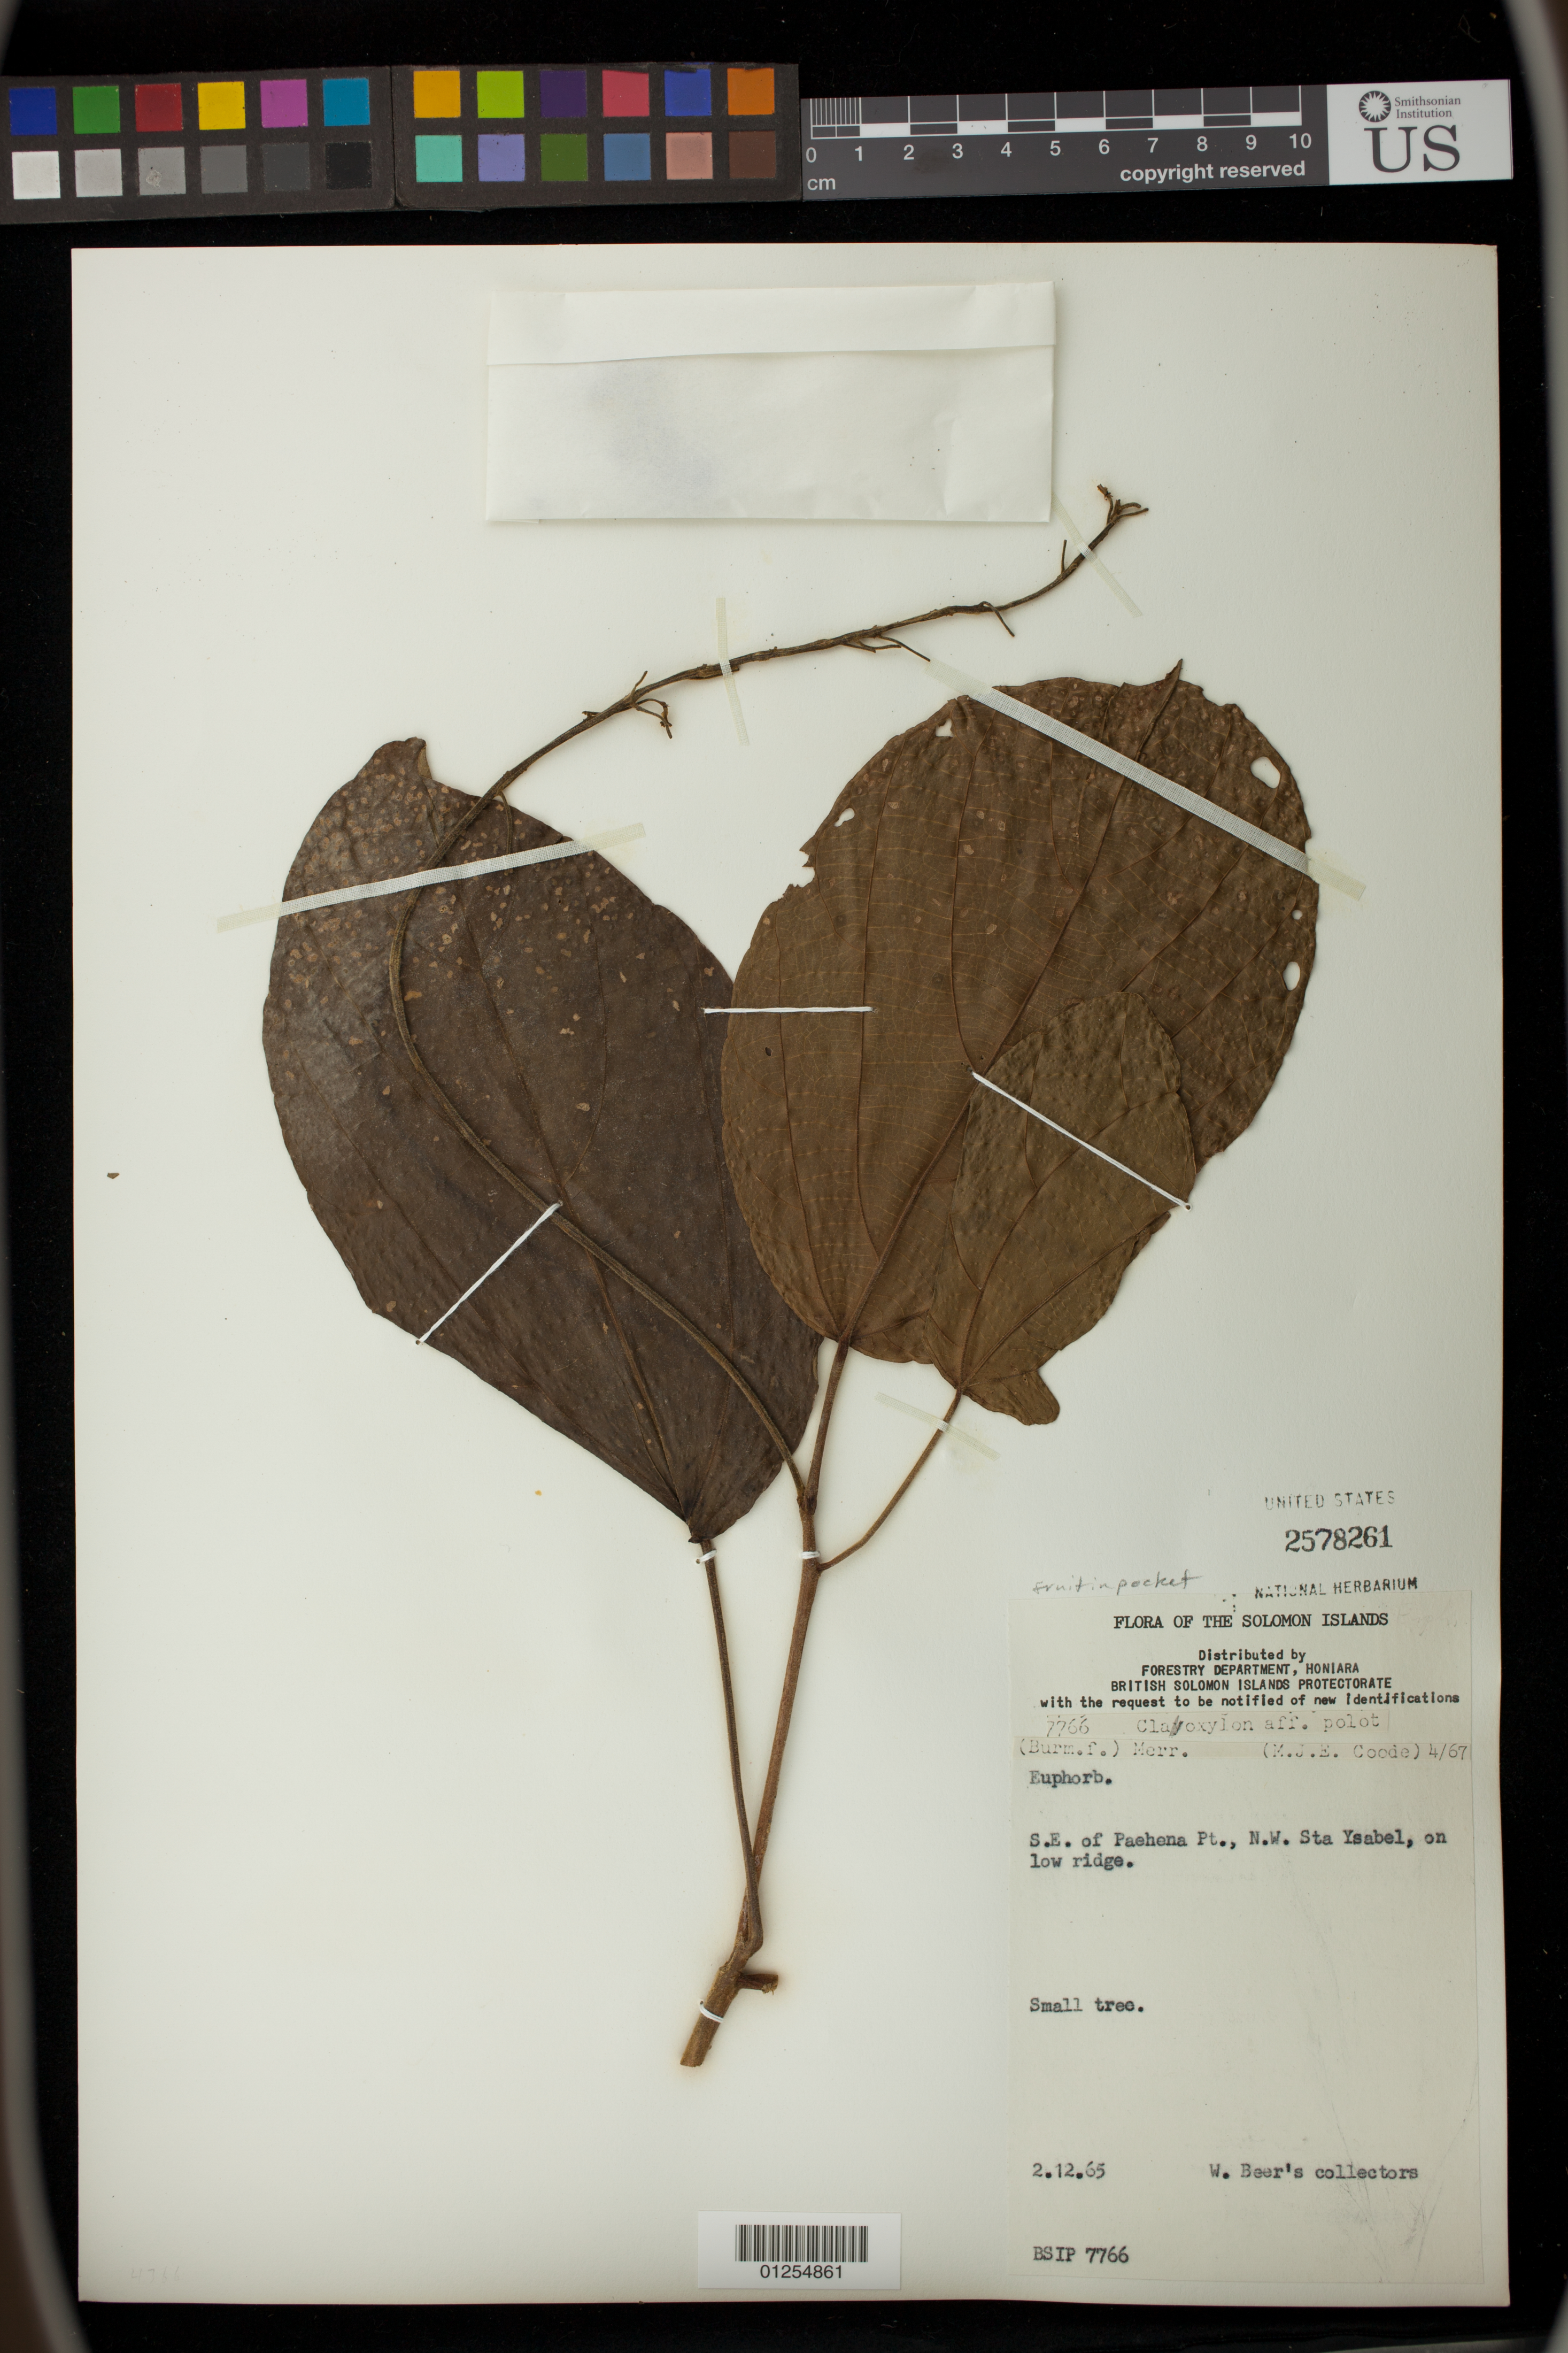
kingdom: Plantae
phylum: Tracheophyta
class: Magnoliopsida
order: Malpighiales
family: Euphorbiaceae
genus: Claoxylon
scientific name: Claoxylon sp.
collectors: W. Beer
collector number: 7766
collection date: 1965-12-02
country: Solomon Islands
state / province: Isabel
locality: S.E. of Paehena Pt., N.W. Santa Isabel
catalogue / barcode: US 2578261